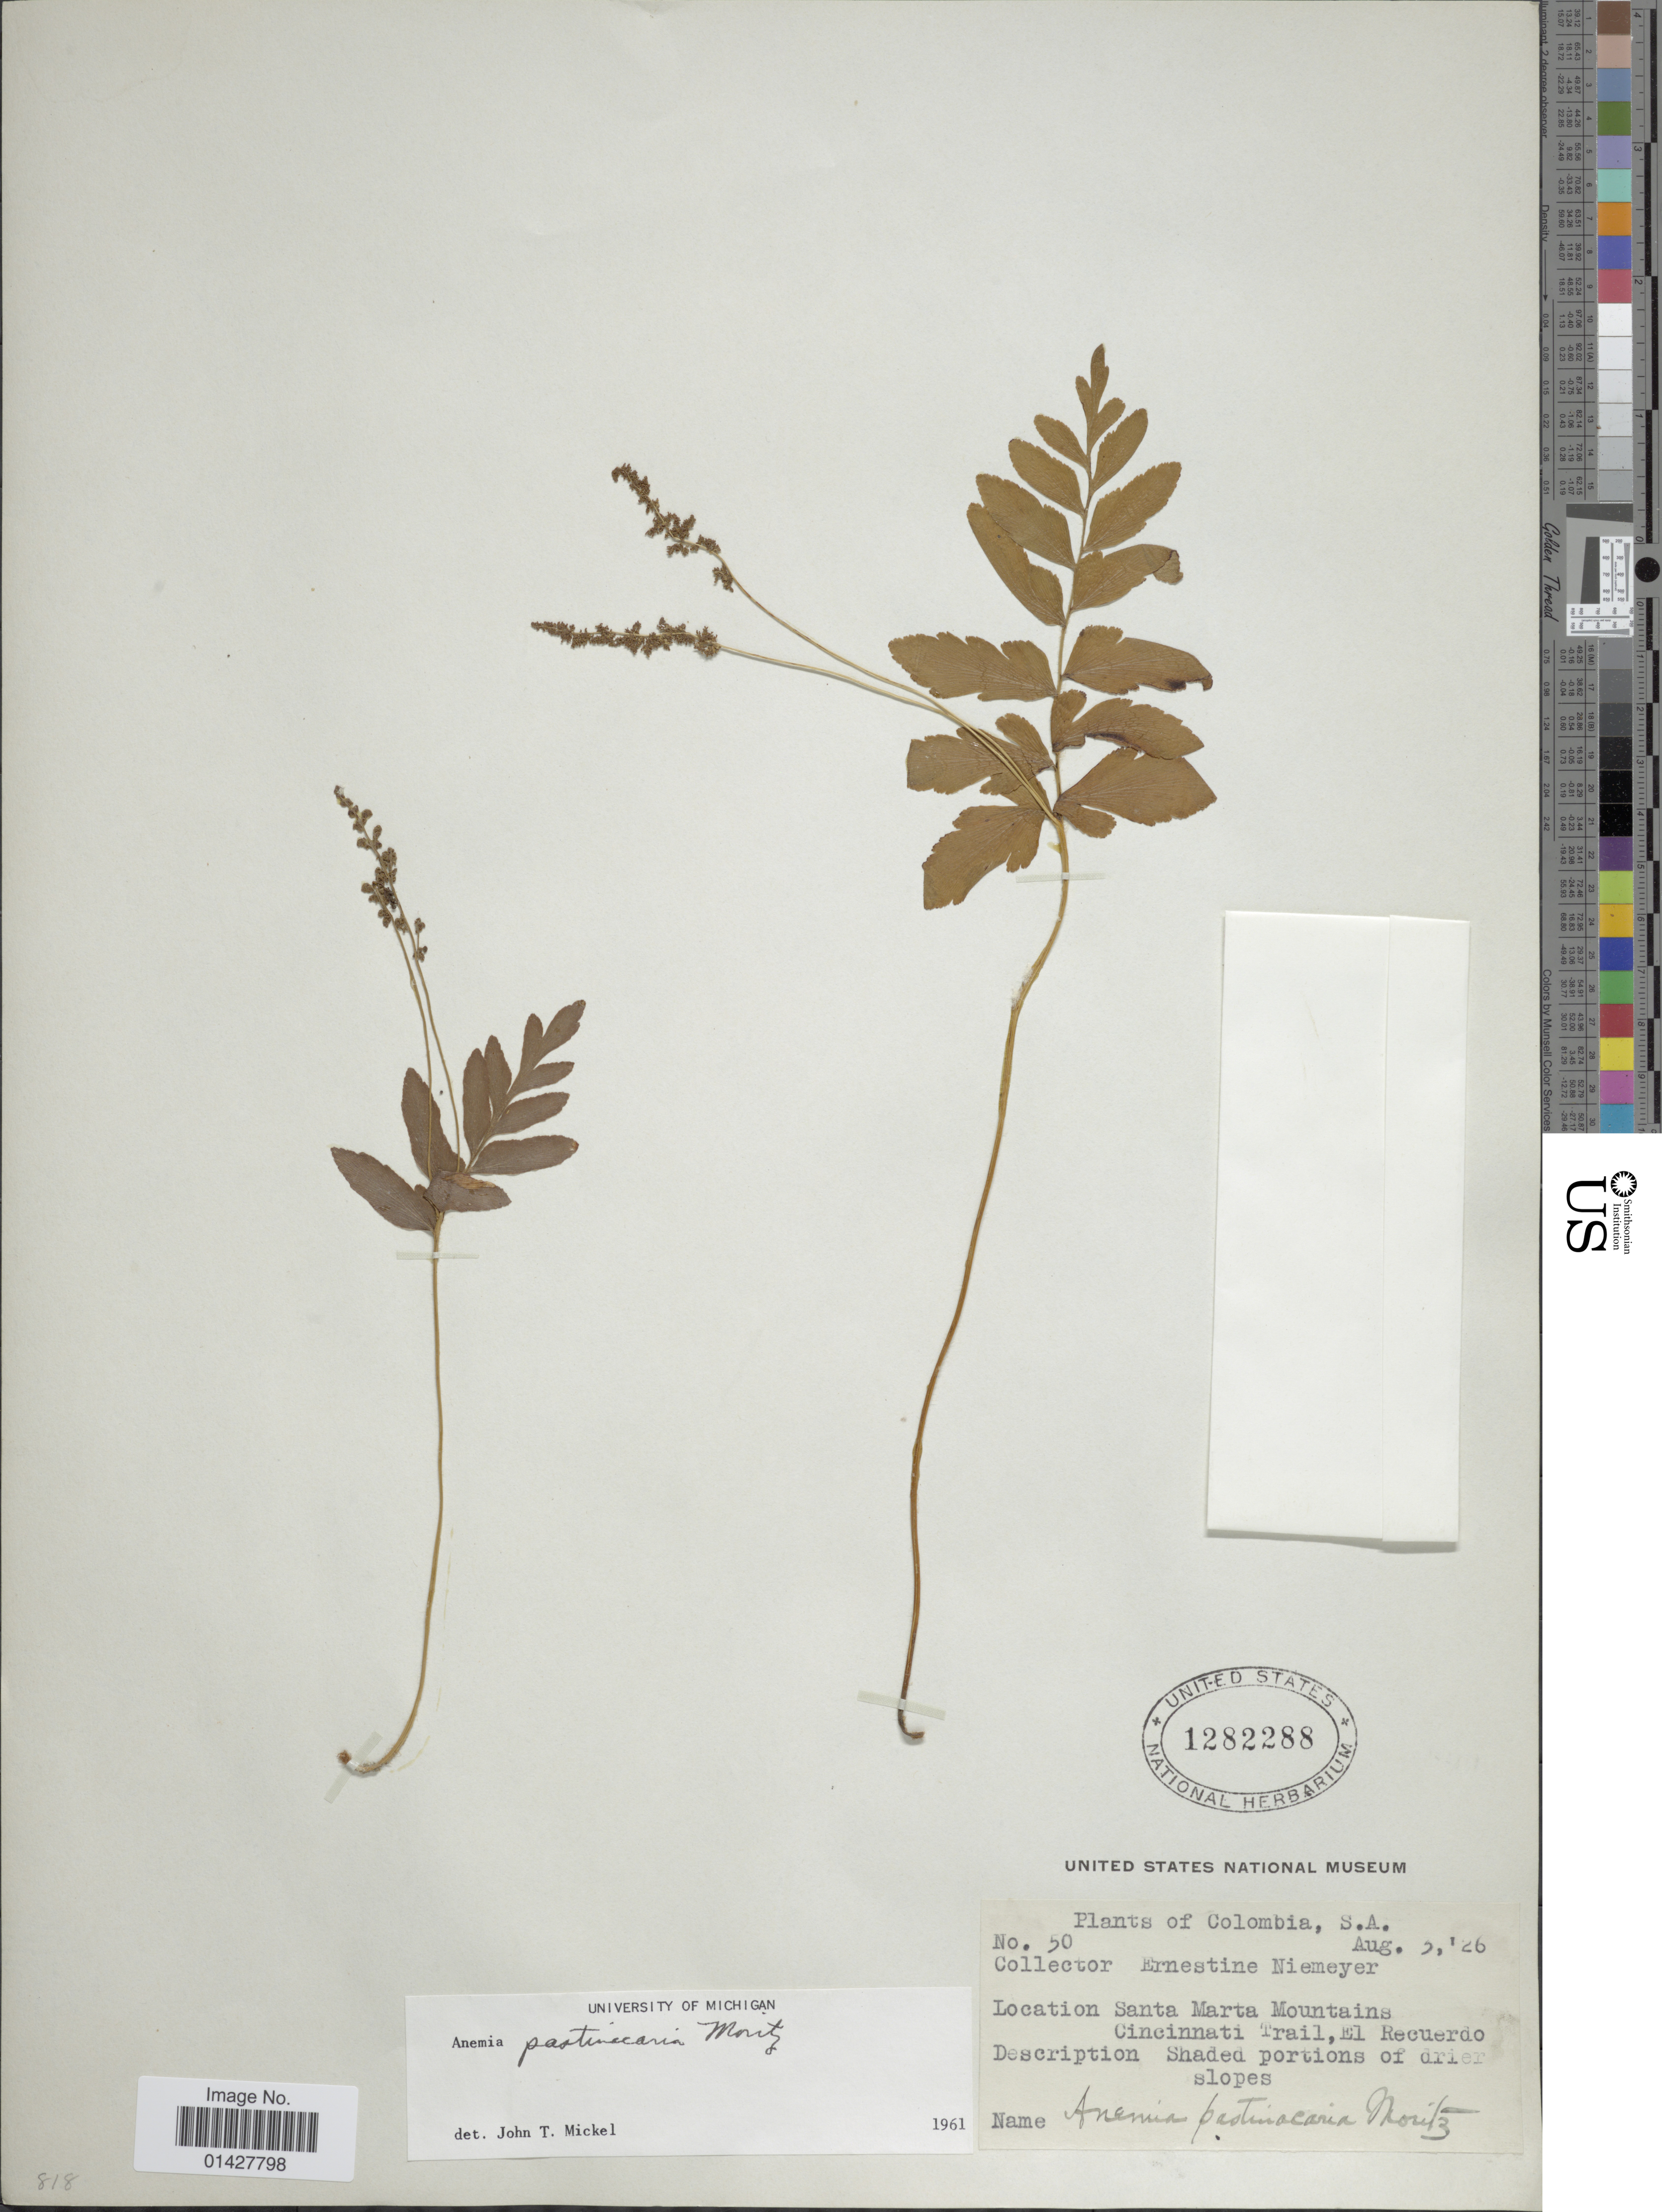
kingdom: Plantae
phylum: Tracheophyta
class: Polypodiopsida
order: Schizaeales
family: Anemiaceae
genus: Anemia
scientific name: Anemia pastinacaria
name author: Moritz ex Prantl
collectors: E. H. Niemeyer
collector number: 50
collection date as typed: Transcribed d/m/y: 3/8/26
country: Colombia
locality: Santa Marta Mountains Cincinnati Trail, El Recuerdo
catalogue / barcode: US 1282288